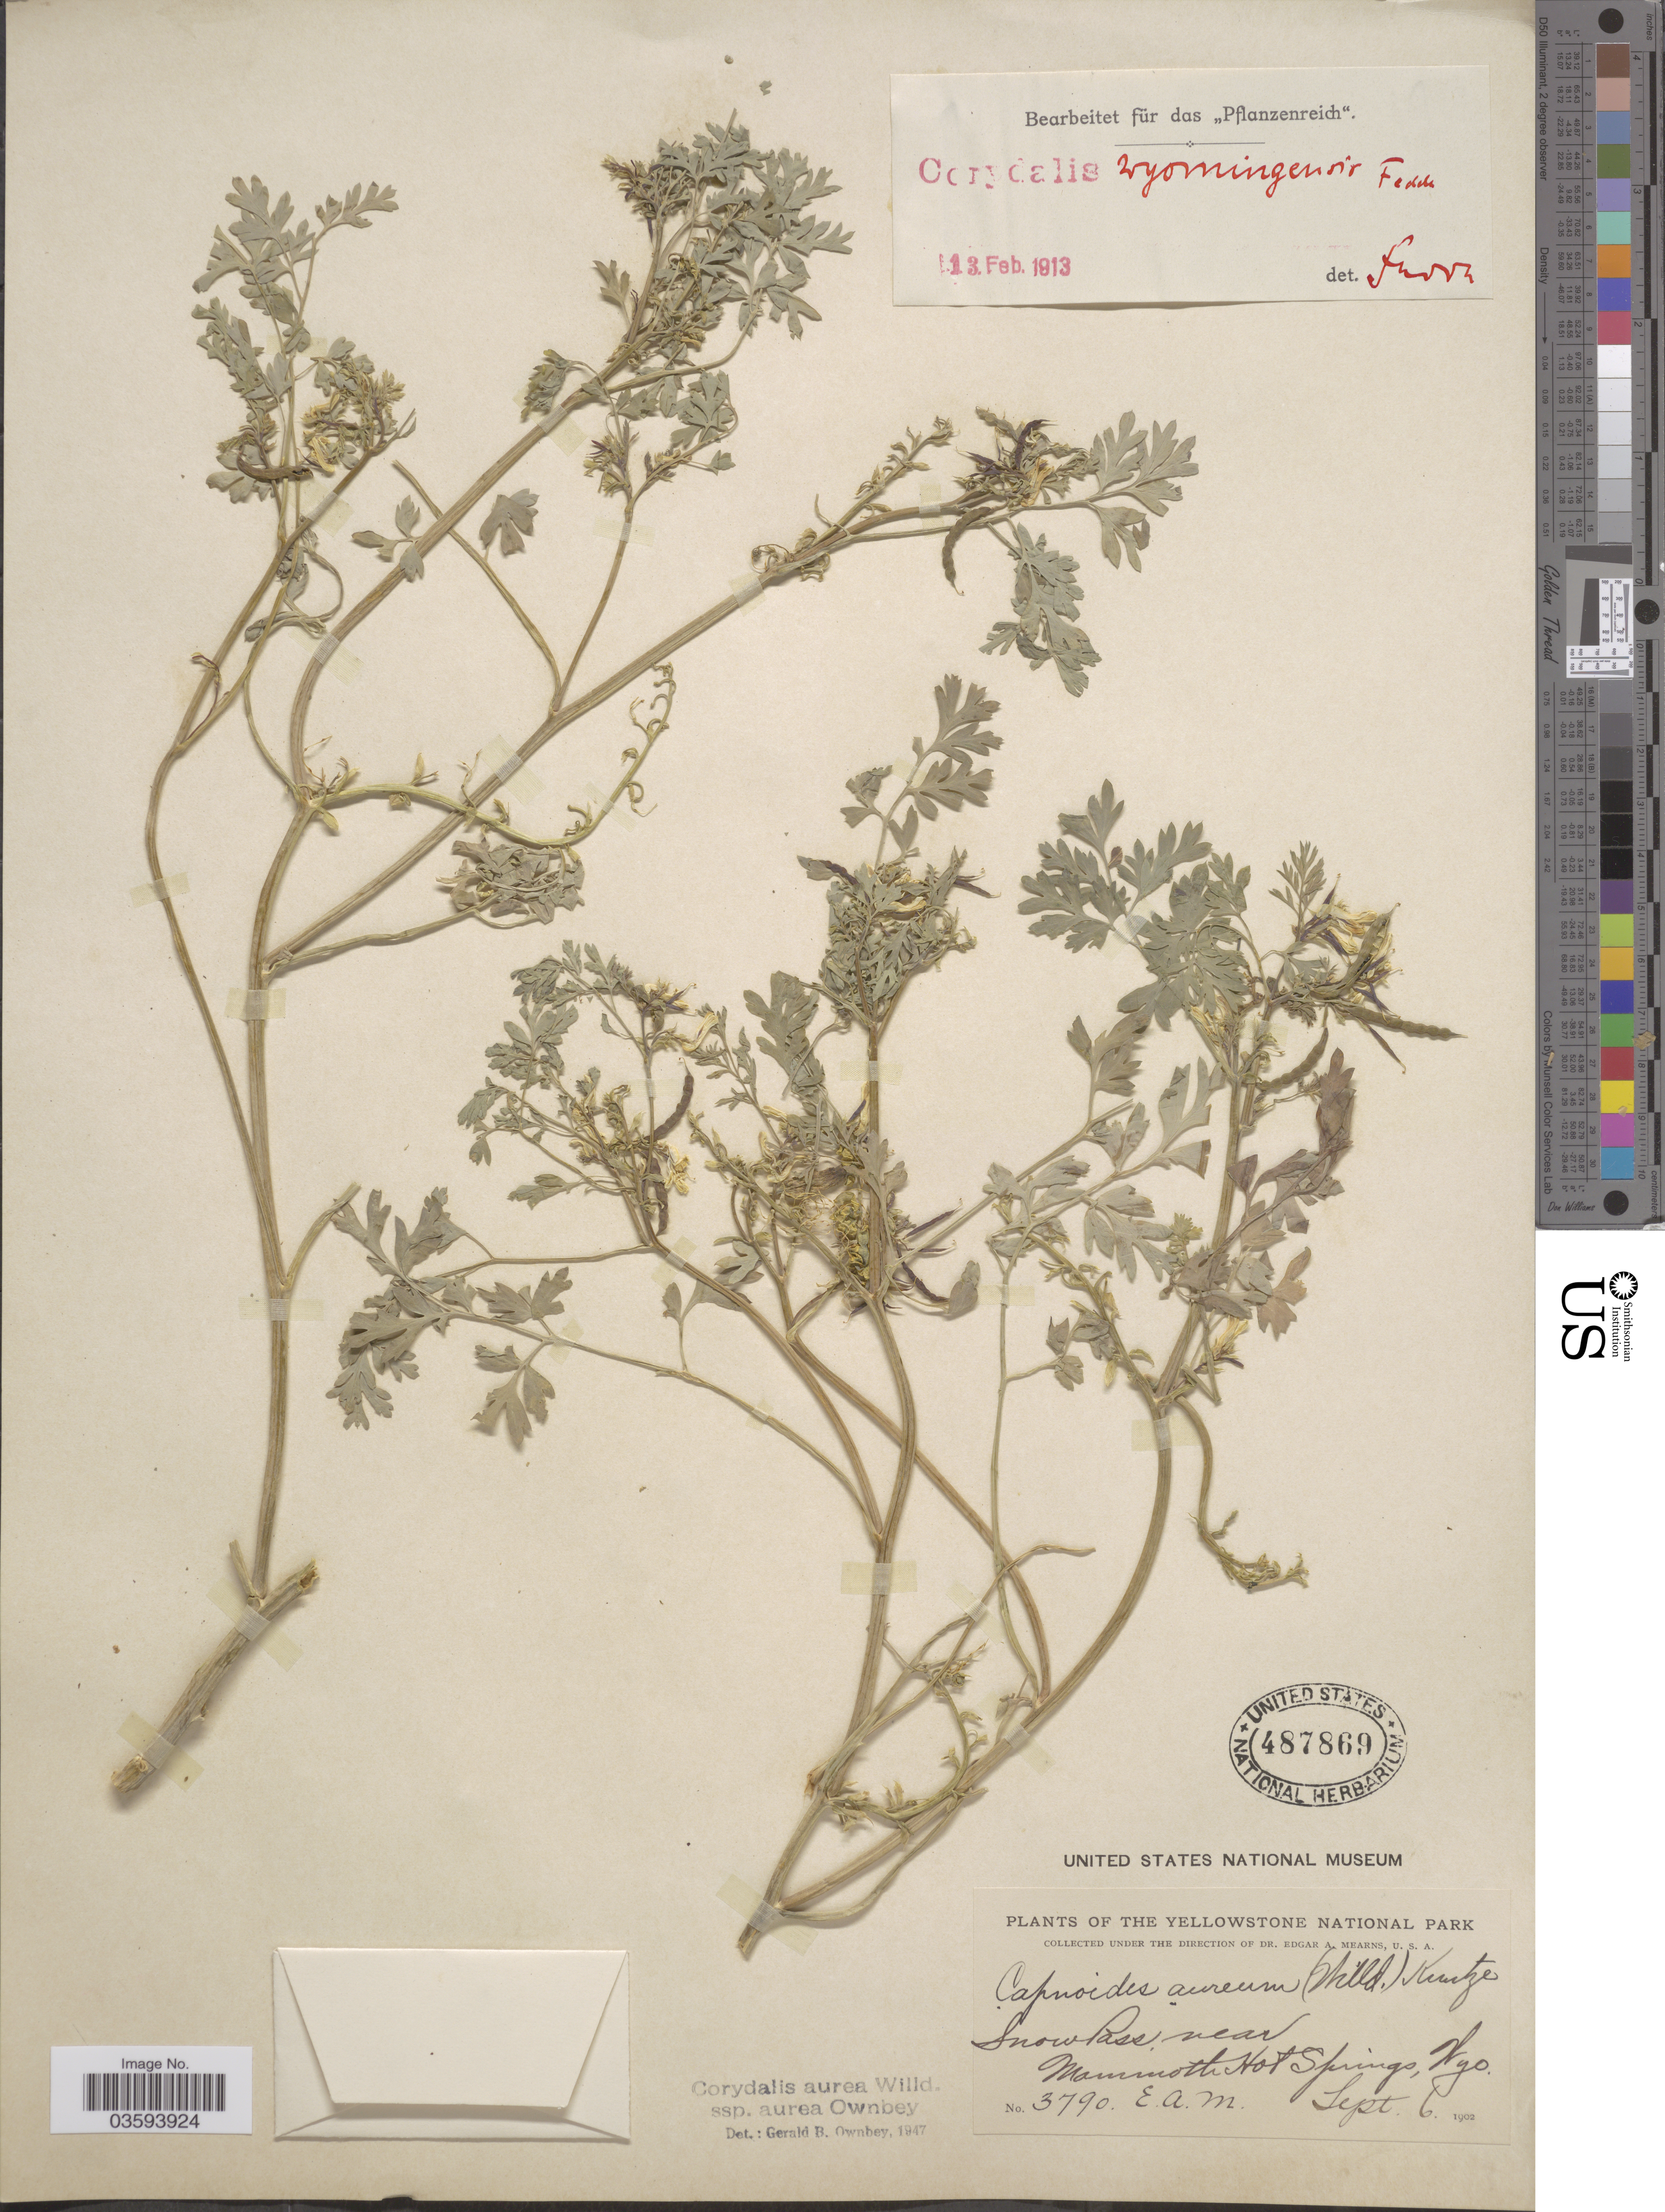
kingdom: Plantae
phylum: Tracheophyta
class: Magnoliopsida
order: Ranunculales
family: Papaveraceae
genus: Corydalis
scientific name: Corydalis aurea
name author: Willd.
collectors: E. A. Mearns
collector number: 3790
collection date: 1902-09-06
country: United States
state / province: Wyoming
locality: The Yellowstone National Park. Snow Pass, near Mammoth Hot Springs.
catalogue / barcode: US 487869